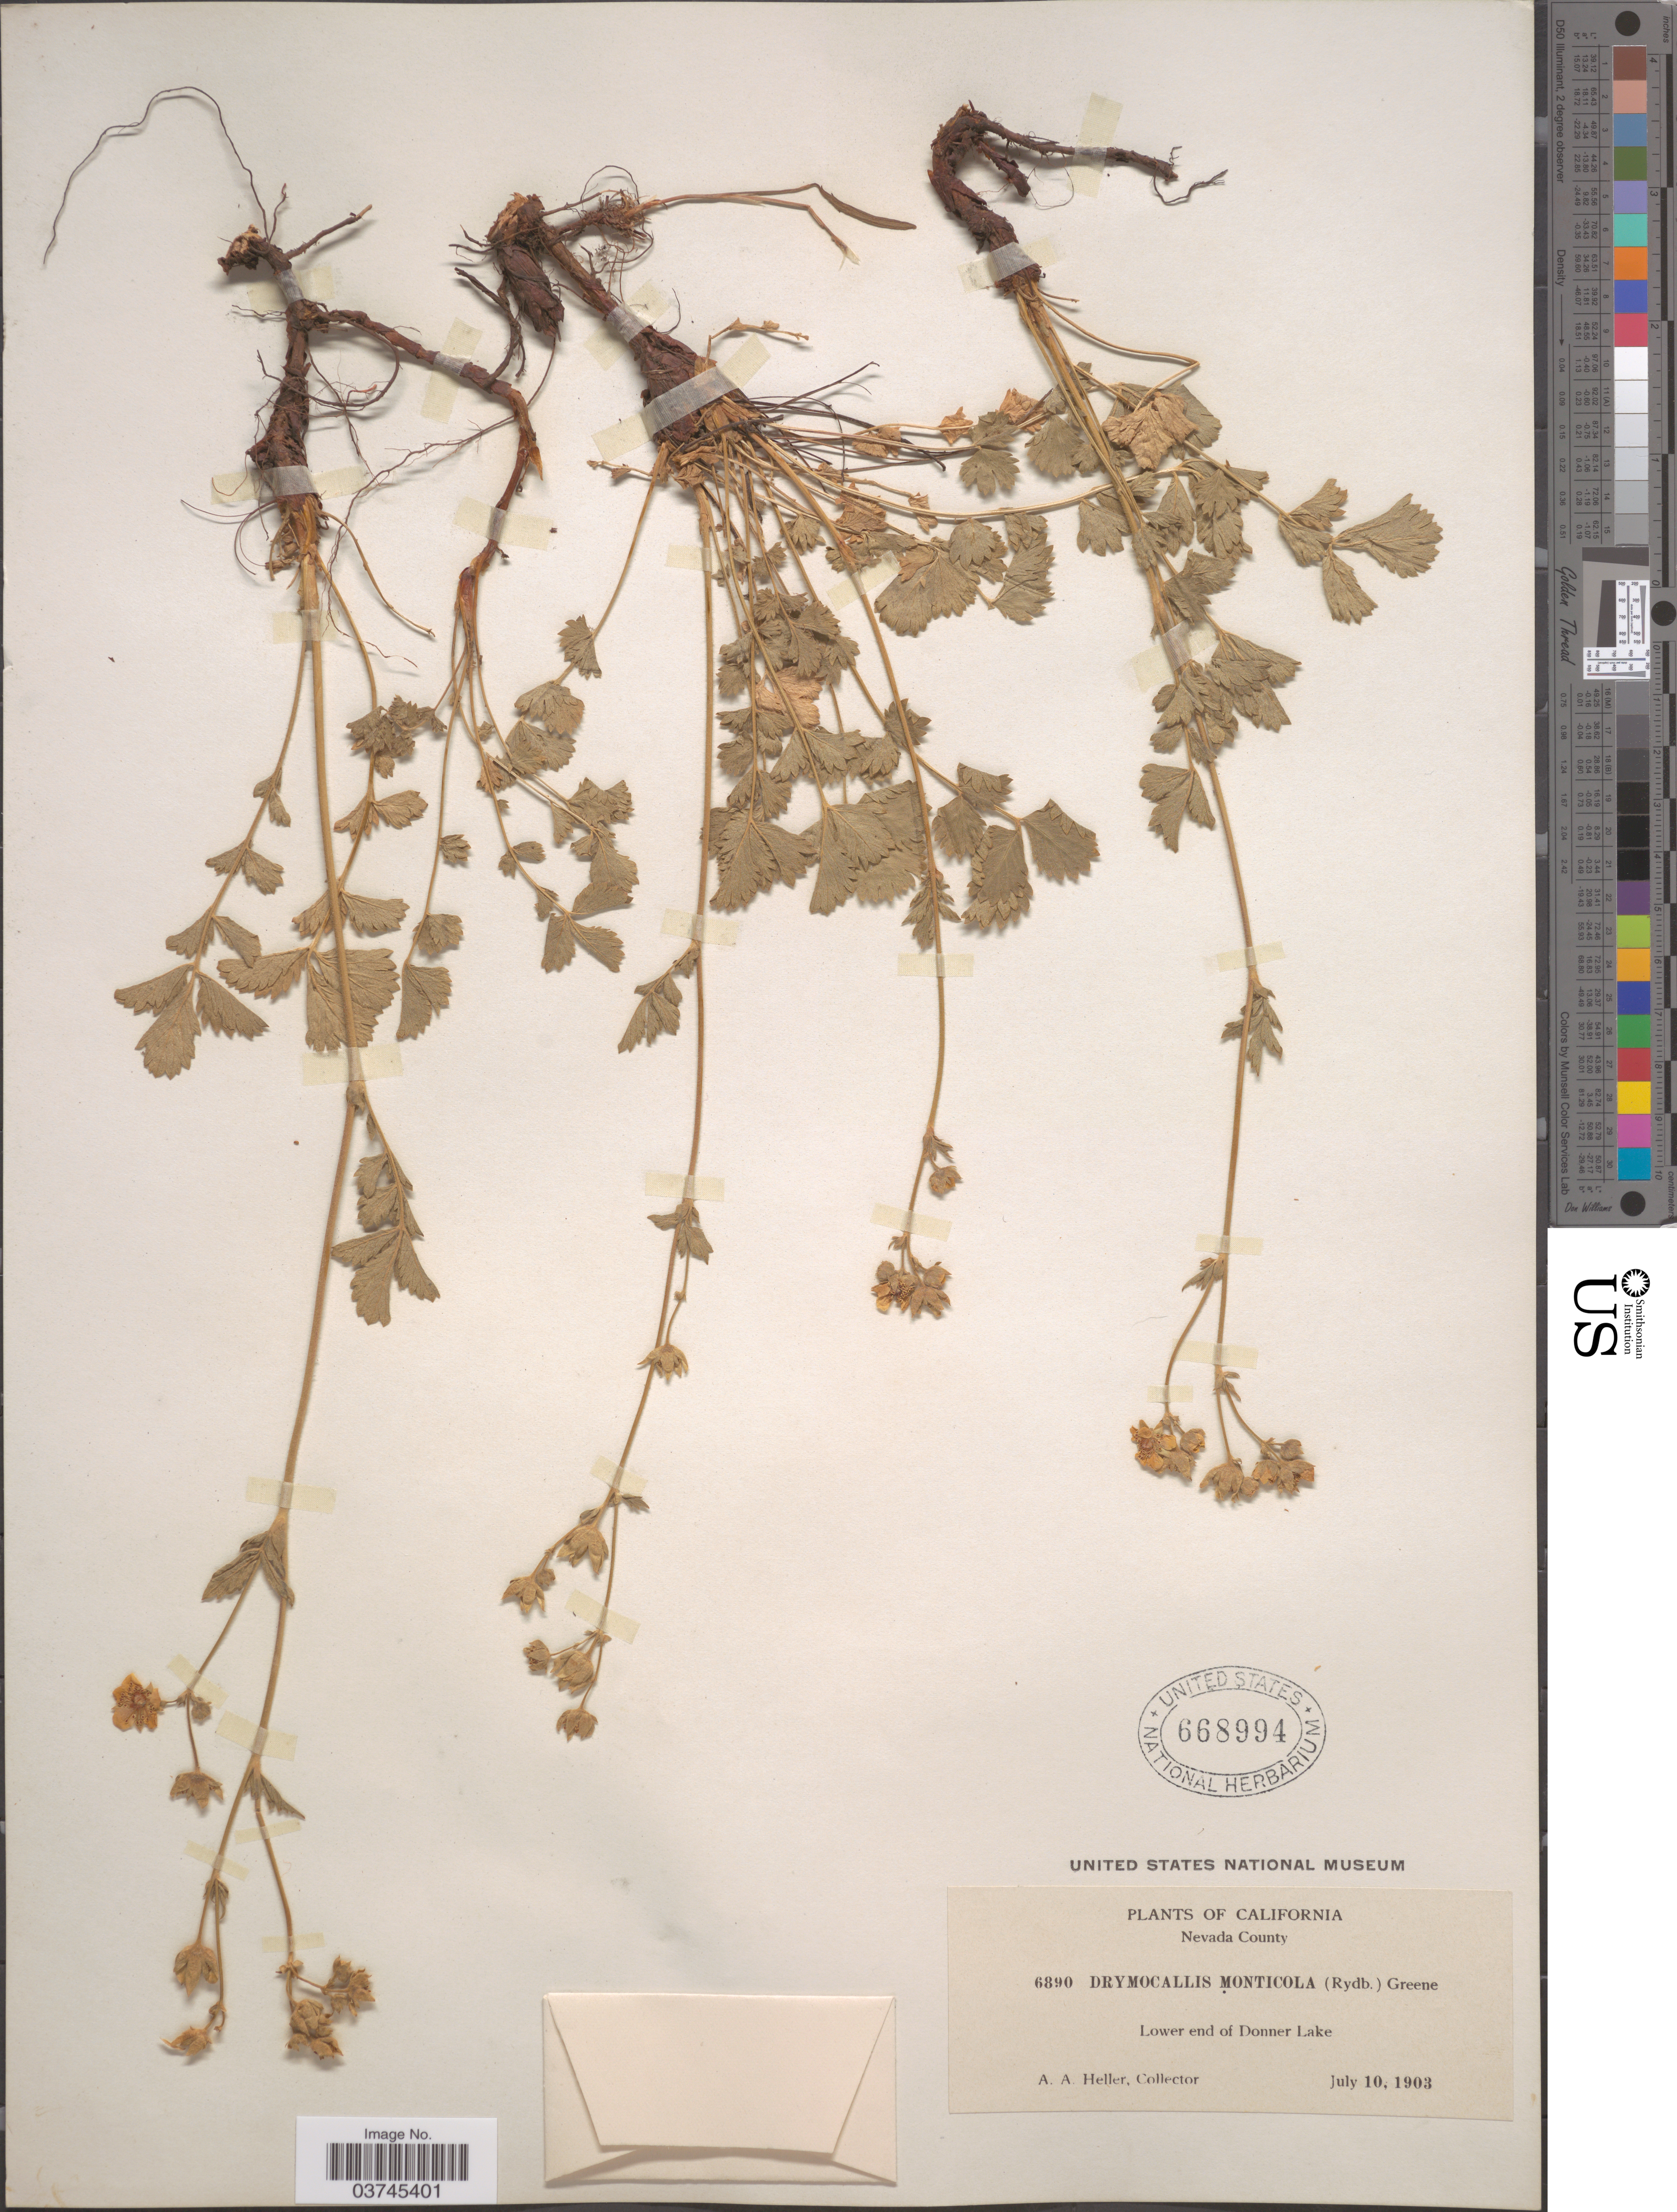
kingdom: Plantae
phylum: Tracheophyta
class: Magnoliopsida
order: Rosales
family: Rosaceae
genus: Drymocallis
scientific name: Drymocallis lactea var. lactea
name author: (Greene) Rydb.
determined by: Strong, Mark T., (BOT), Smithsonian Institution - National Museum of Natural History (UNITED STATES)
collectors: A. A. Heller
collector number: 6890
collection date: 1903-07-10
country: United States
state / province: California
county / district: Nevada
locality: Nevada County. Lower end of Donner Lake.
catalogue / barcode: US 668994